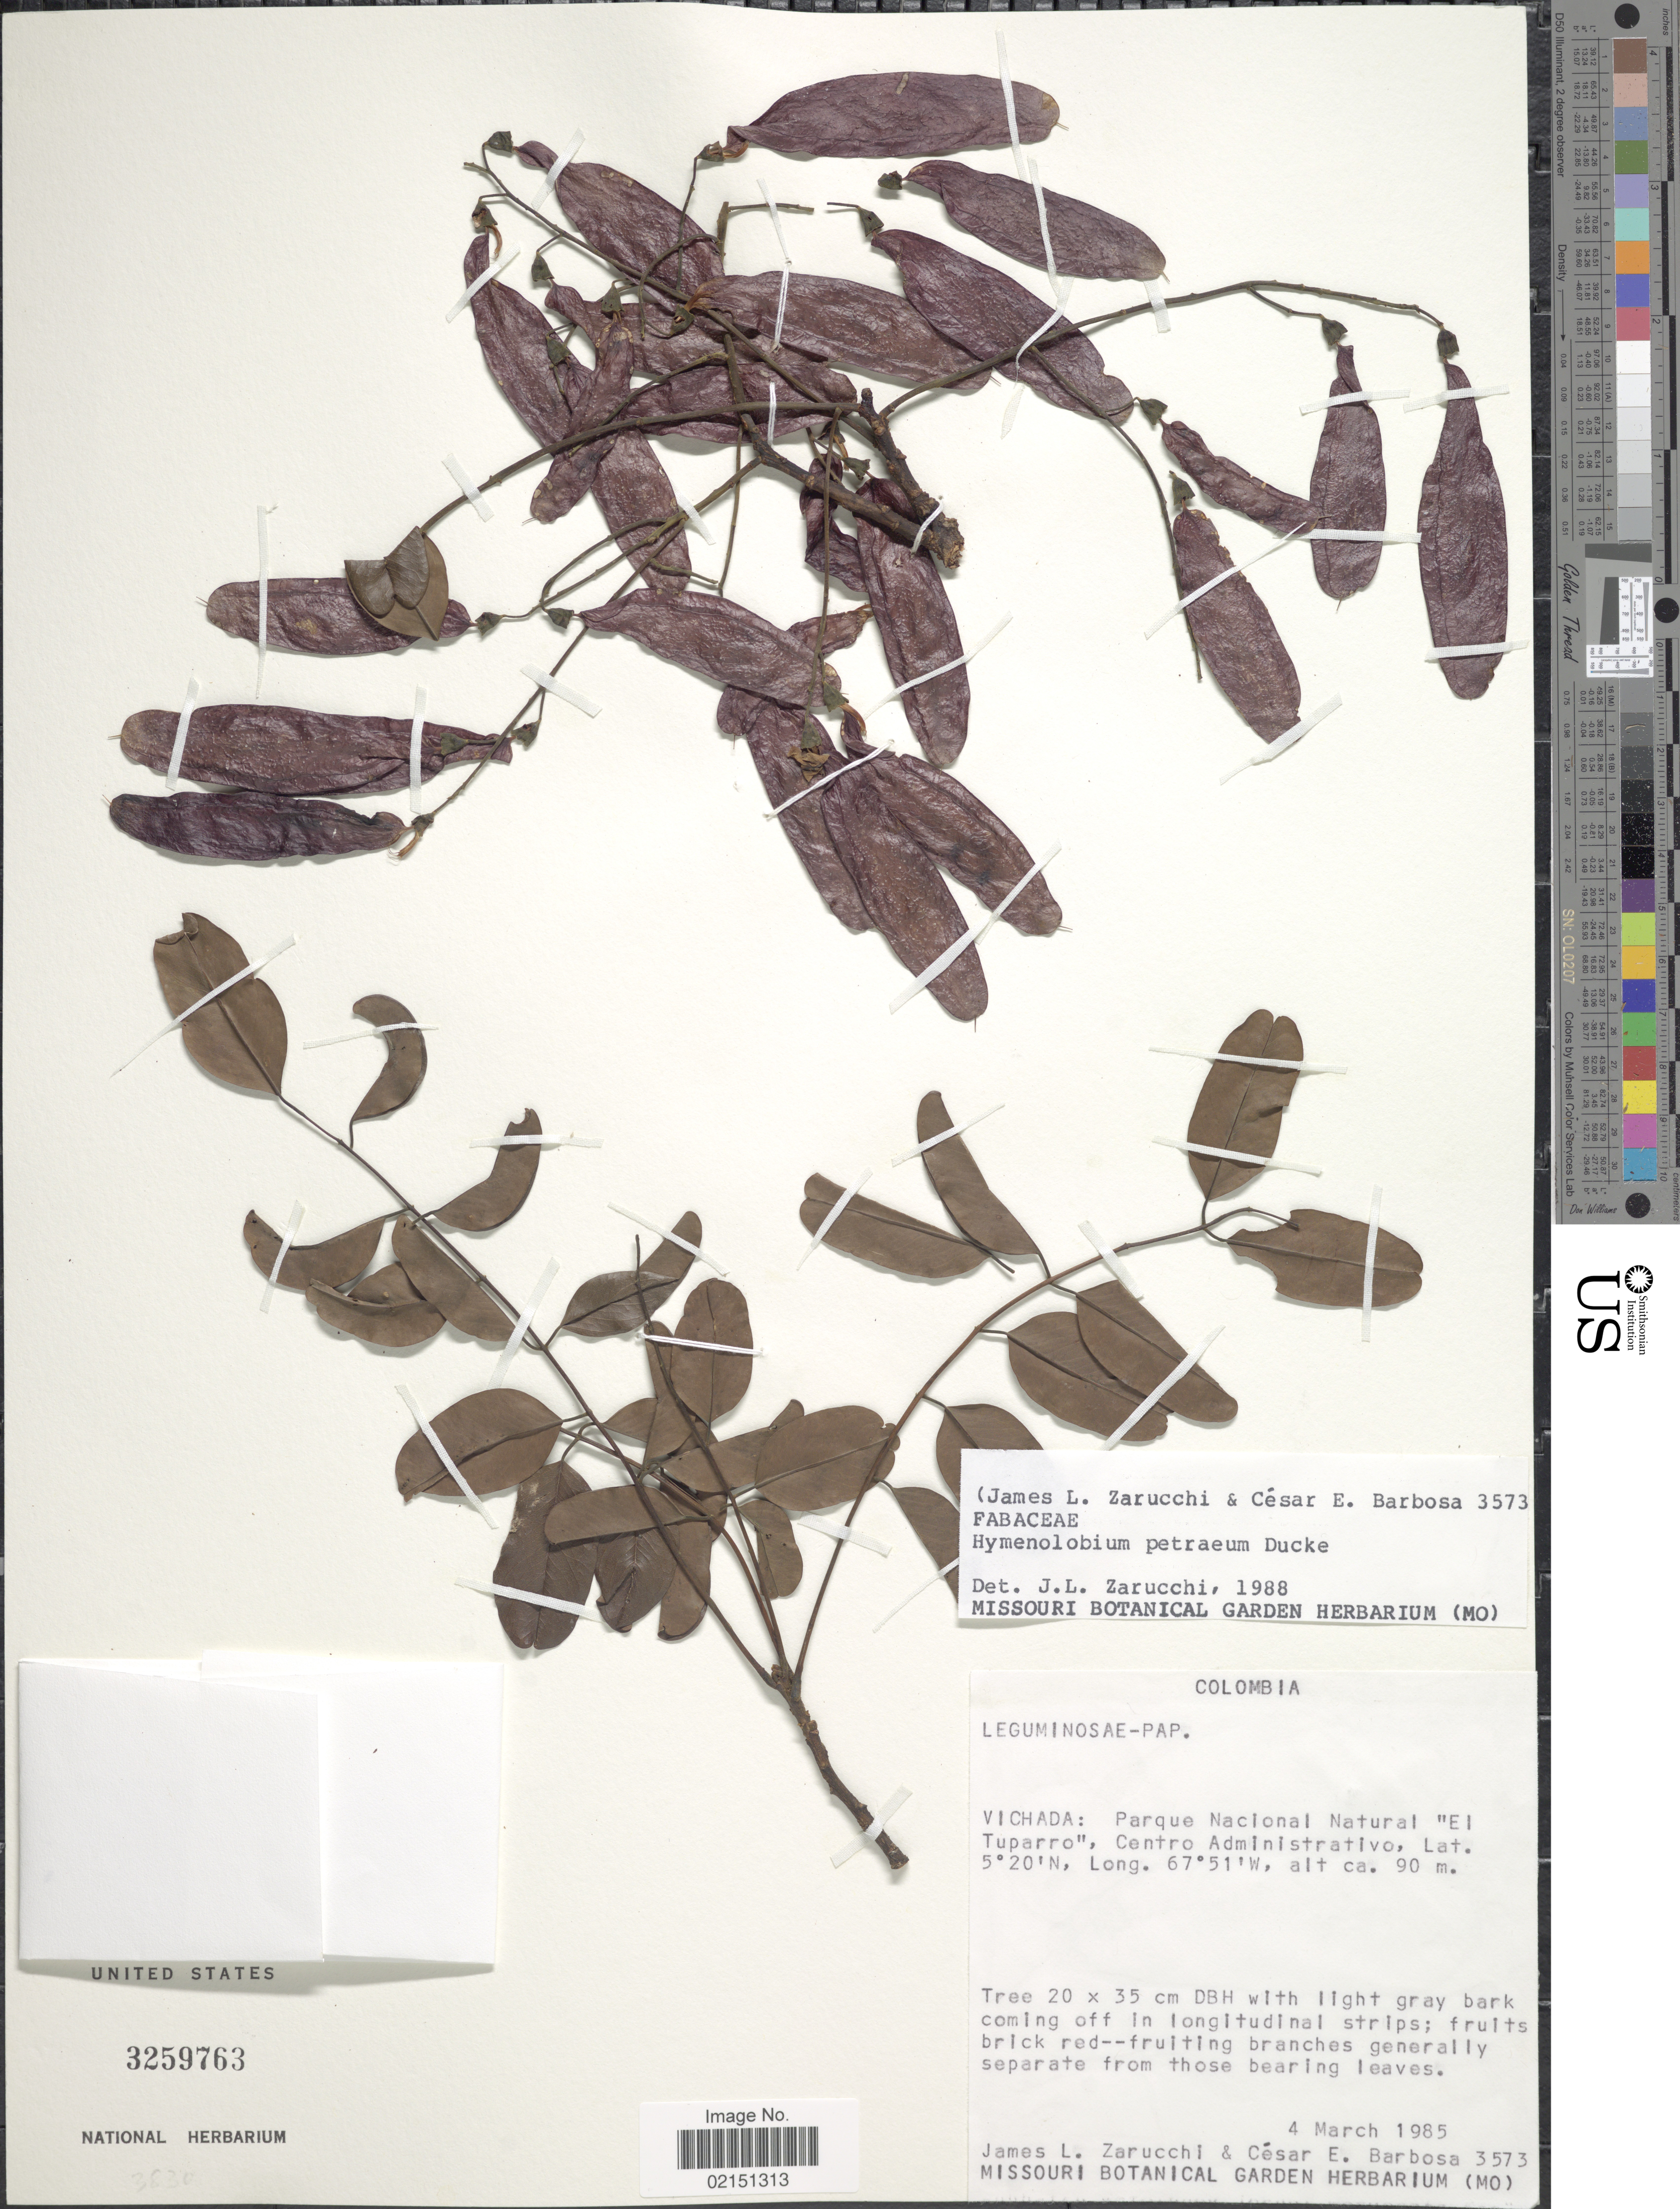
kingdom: Plantae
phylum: Tracheophyta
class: Magnoliopsida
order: Fabales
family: Fabaceae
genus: Hymenolobium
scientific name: Hymenolobium petraeum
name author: Ducke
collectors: J. L. Zarucchi & C. E. Barbosa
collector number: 3573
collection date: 1985-03-04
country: Colombia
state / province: Vichada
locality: Vichada: Parque Nacional Natural, ""El Tuparro"" Centro Administrativo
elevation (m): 90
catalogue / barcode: US 3259763